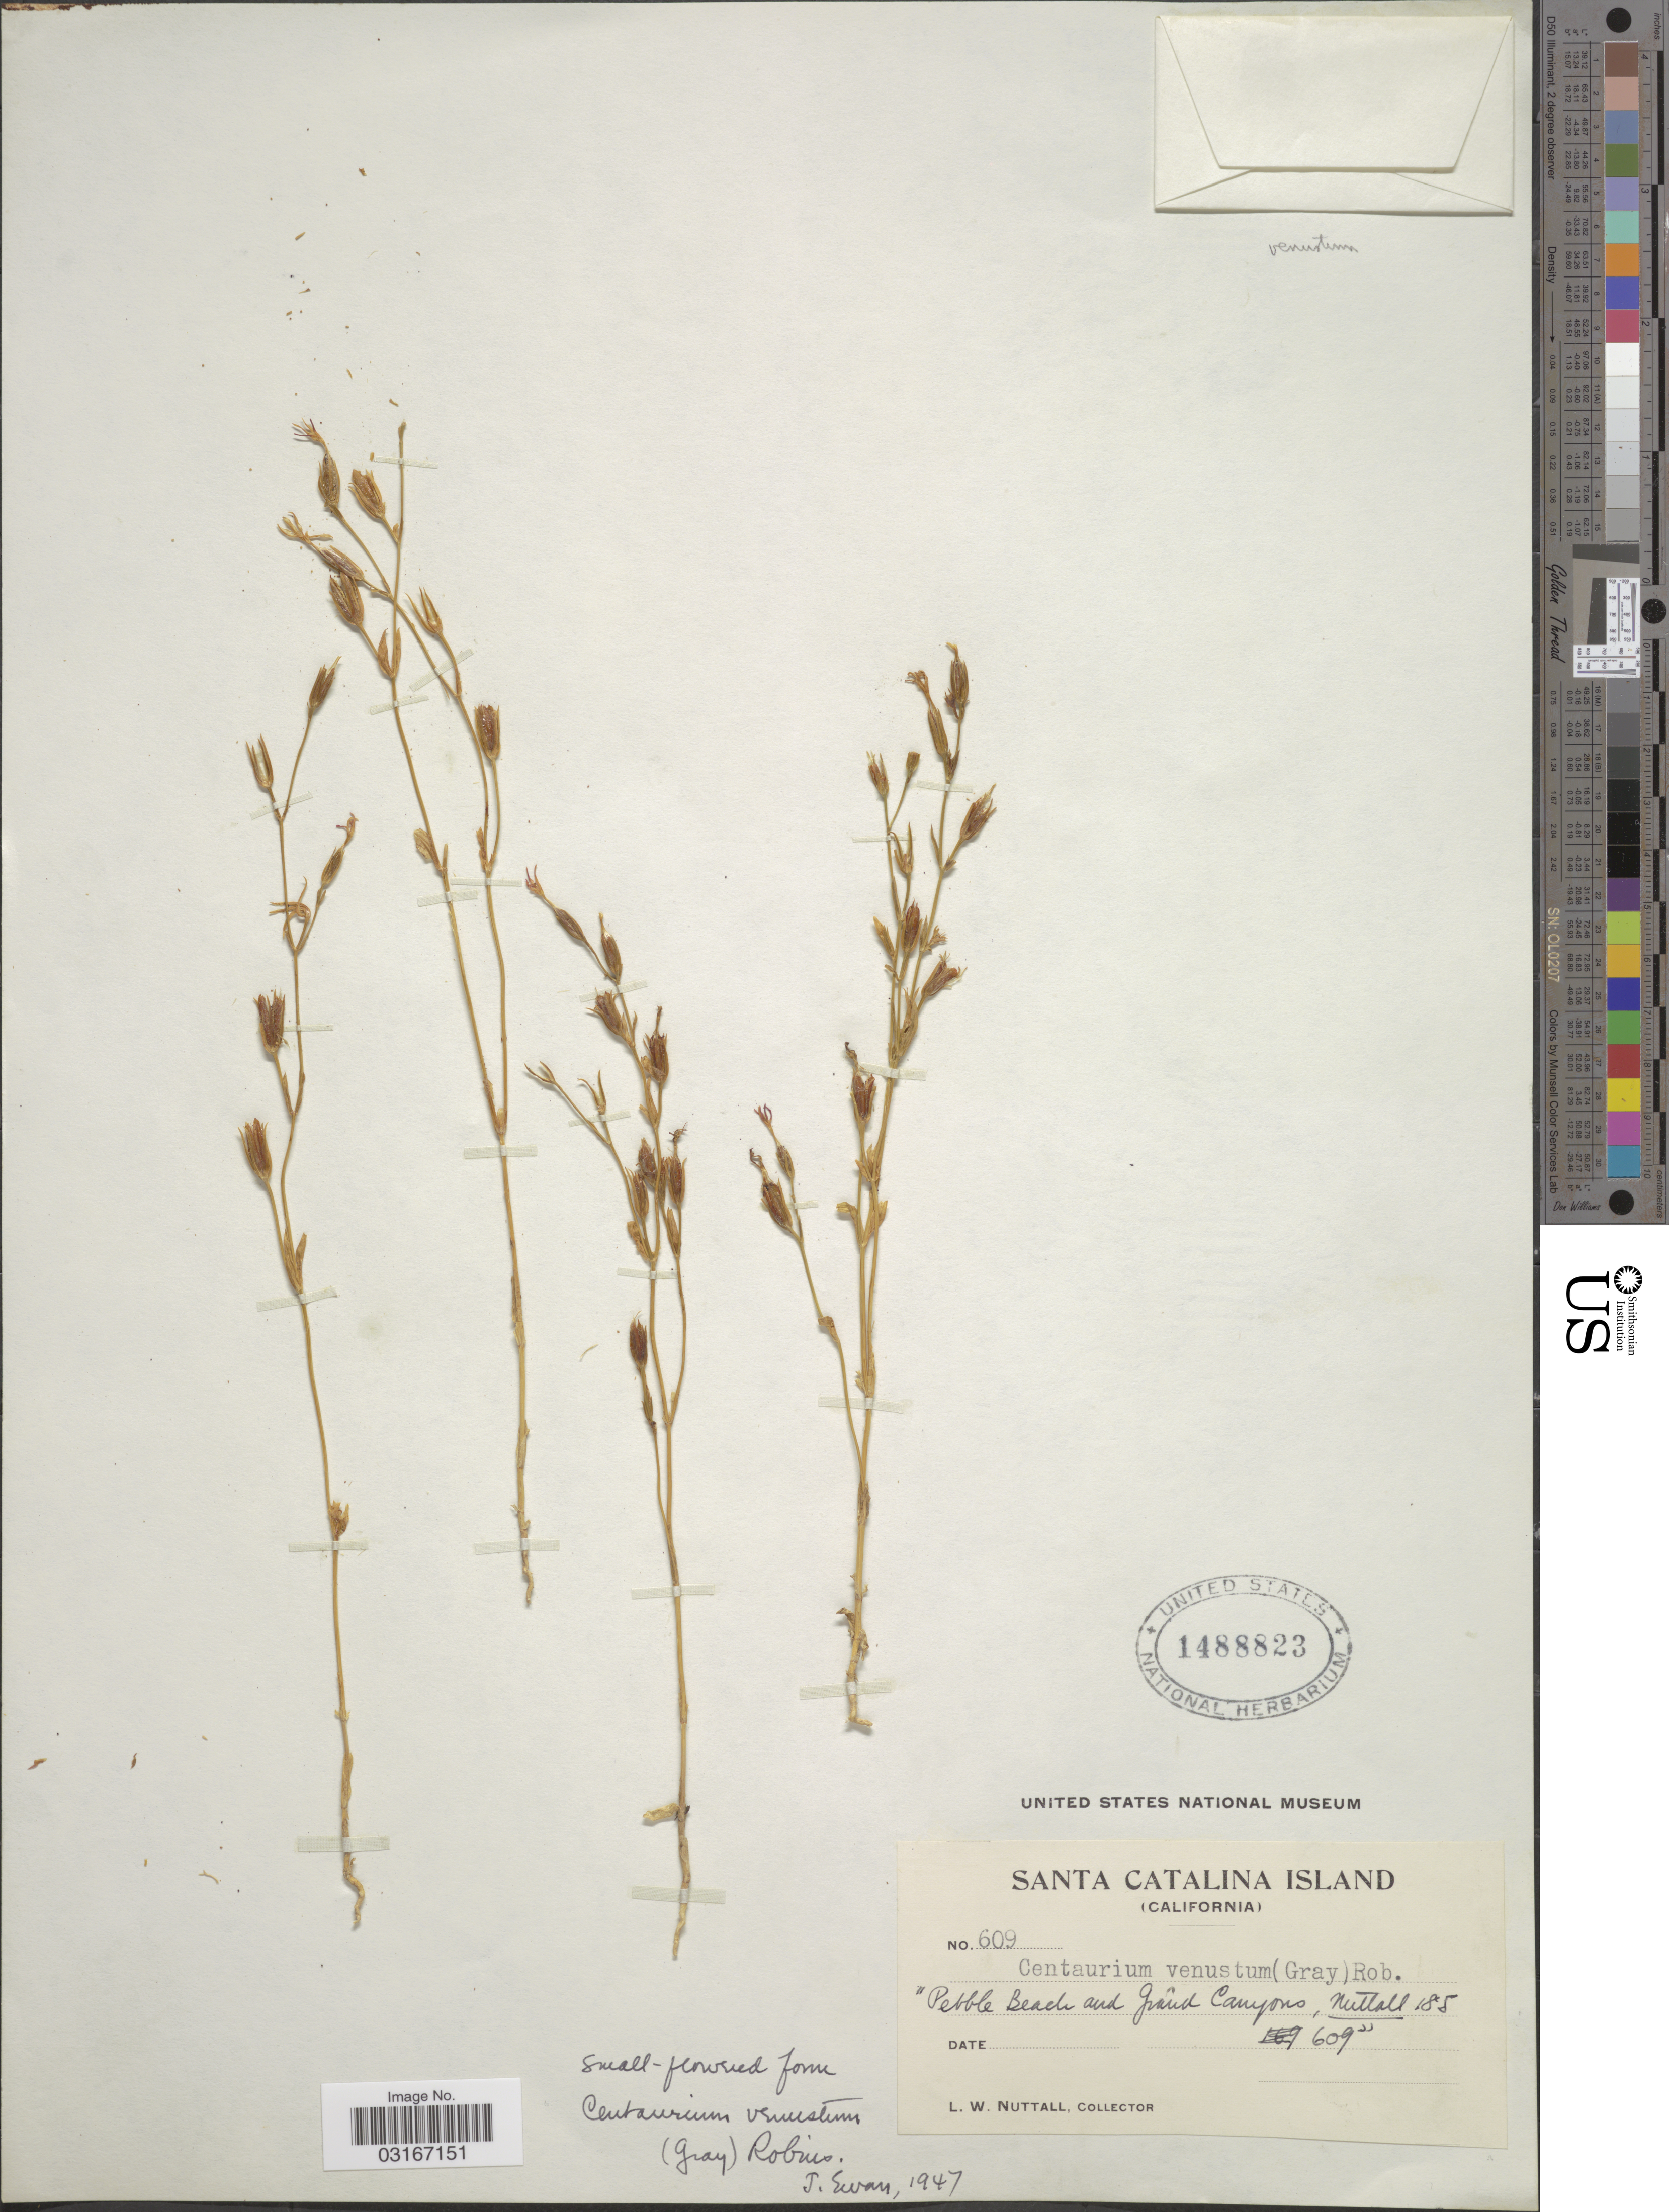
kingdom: Plantae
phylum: Tracheophyta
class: Magnoliopsida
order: Gentianales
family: Gentianaceae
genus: Centaurium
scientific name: Centaurium venustum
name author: (A. Gray) B.L. Rob.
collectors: L. W. Nuttall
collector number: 609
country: United States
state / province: California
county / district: Los Angeles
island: Santa Catalina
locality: Santa Catalina Island. "Pebble Beach and Grand Canyons".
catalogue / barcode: US 1488823